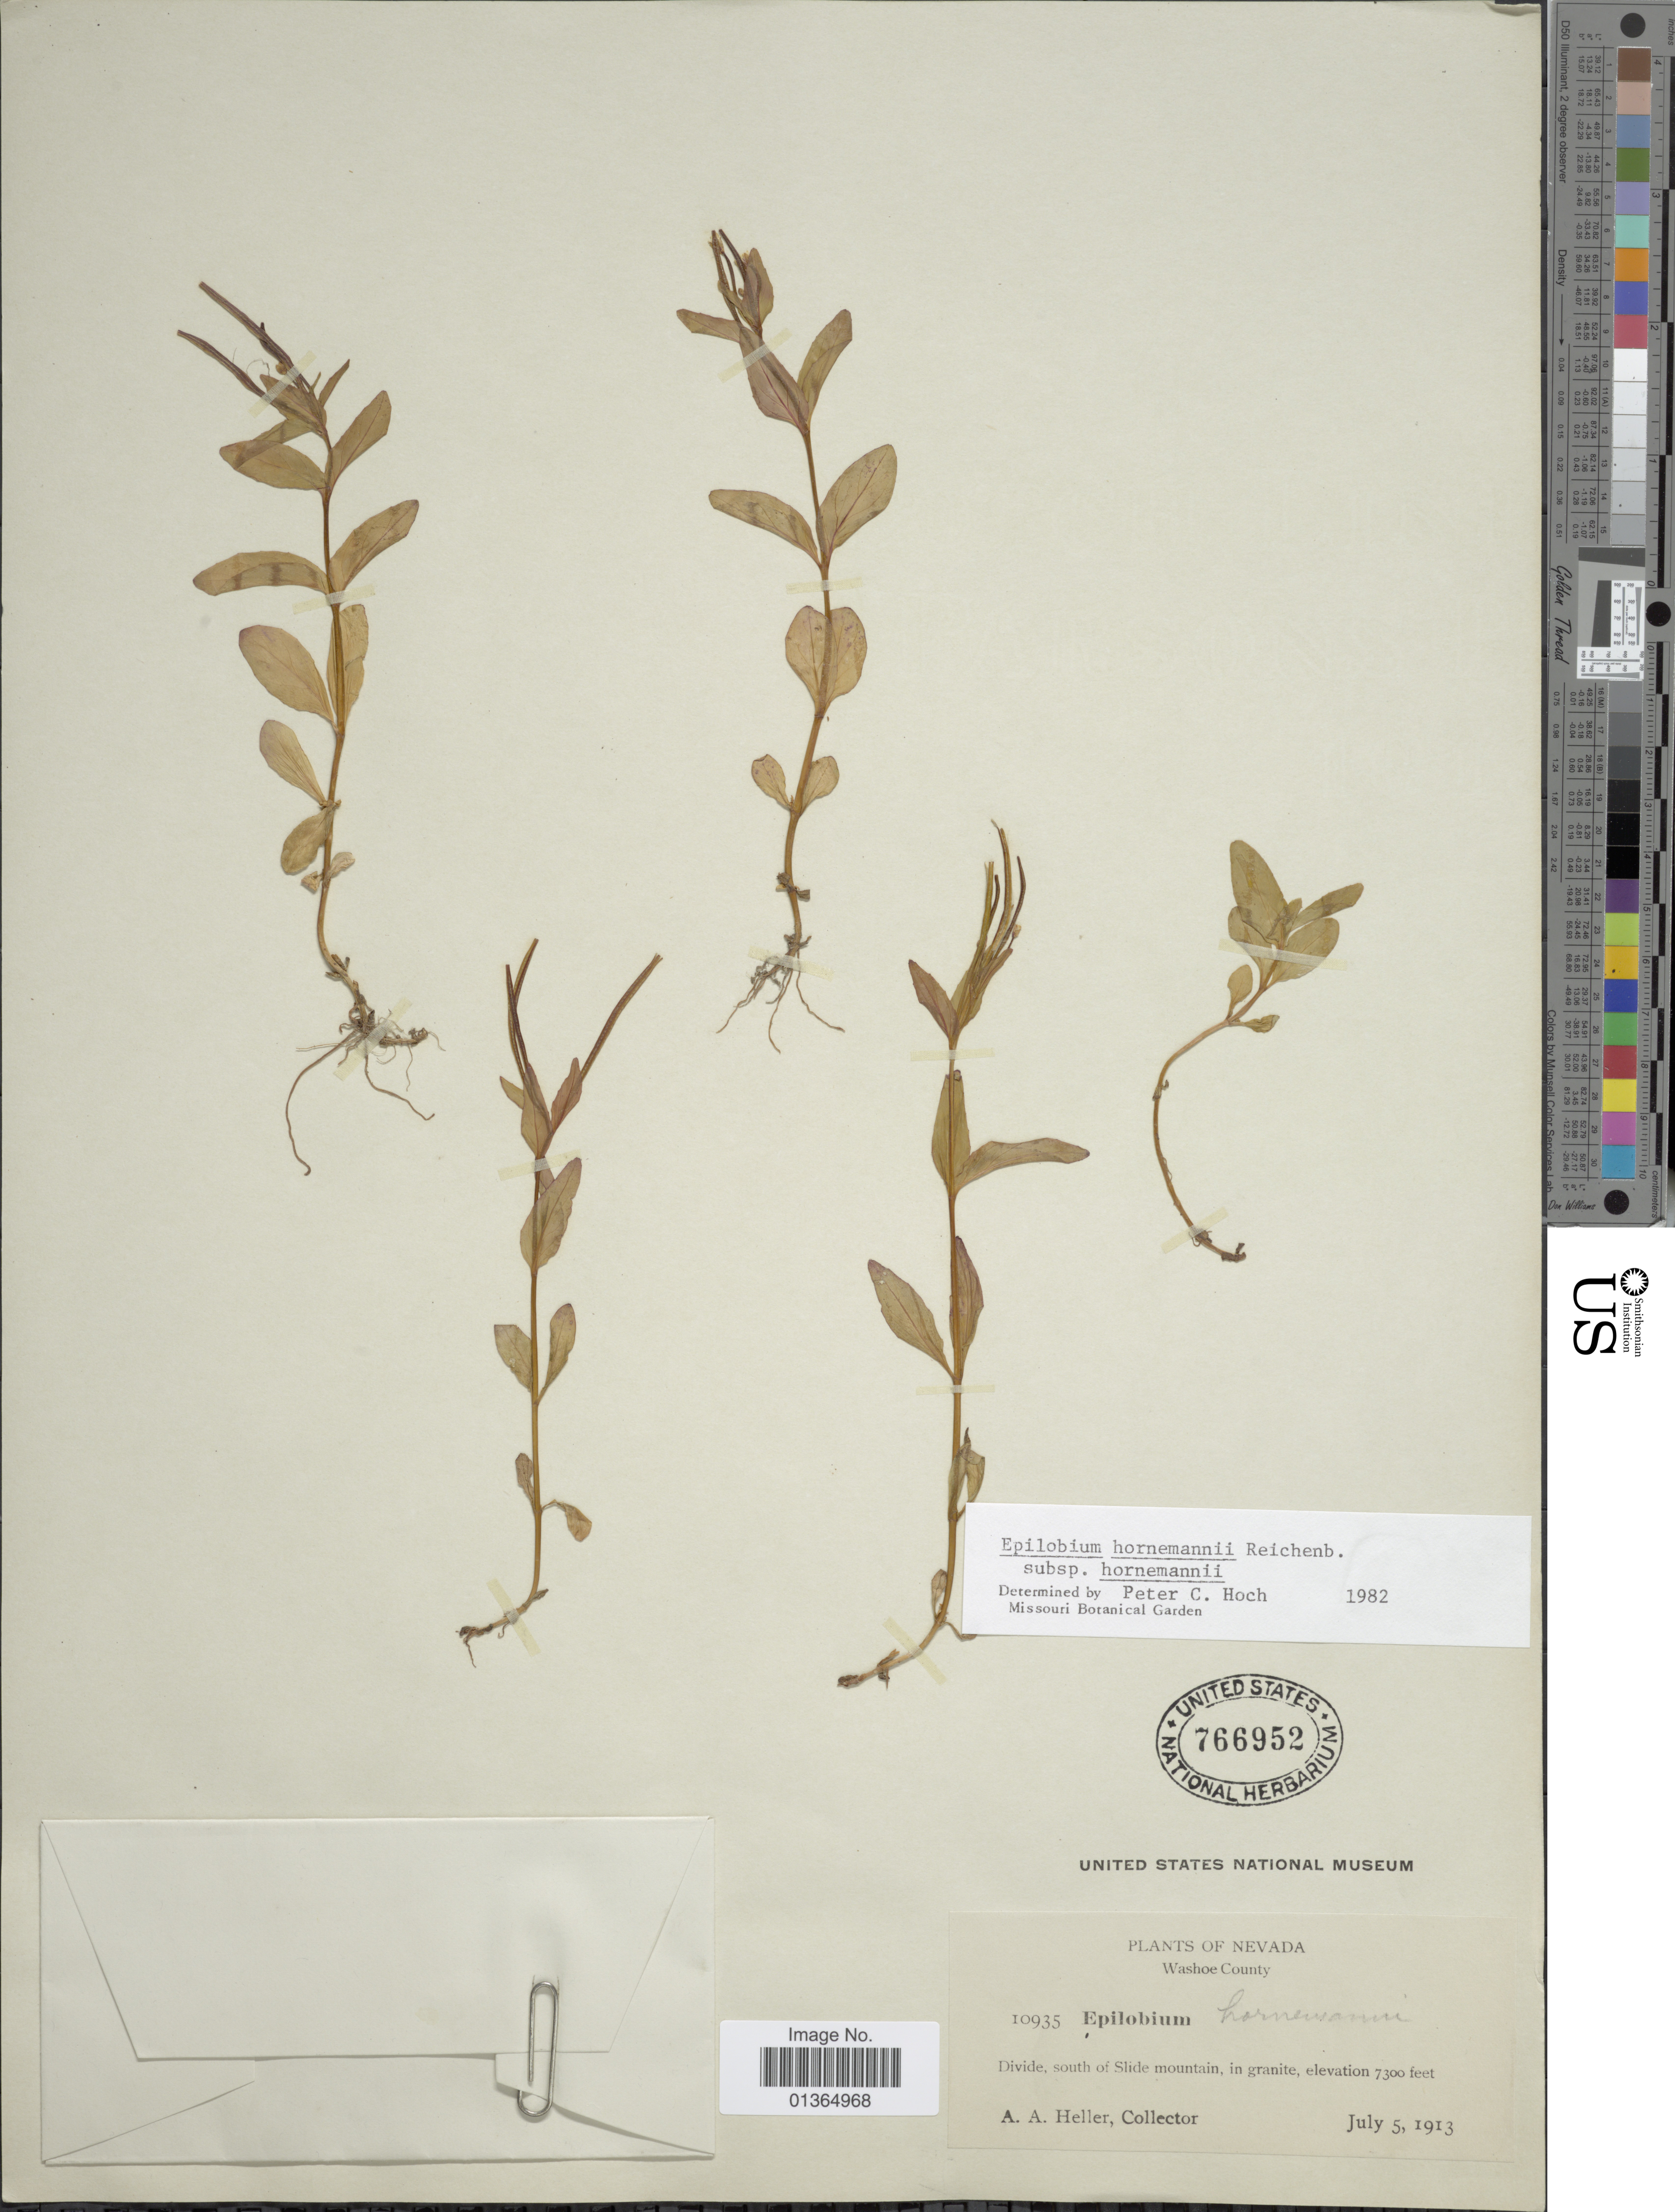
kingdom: Plantae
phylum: Tracheophyta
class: Magnoliopsida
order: Myrtales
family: Onagraceae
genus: Epilobium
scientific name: Epilobium hornemannii subsp. hornemannii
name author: Rchb.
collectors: A. A. Heller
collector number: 10935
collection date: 1913-07-05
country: United States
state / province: Nevada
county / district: Washoe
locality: Divide, south of Slide mountain, in granite.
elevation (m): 2225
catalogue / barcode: US 766952